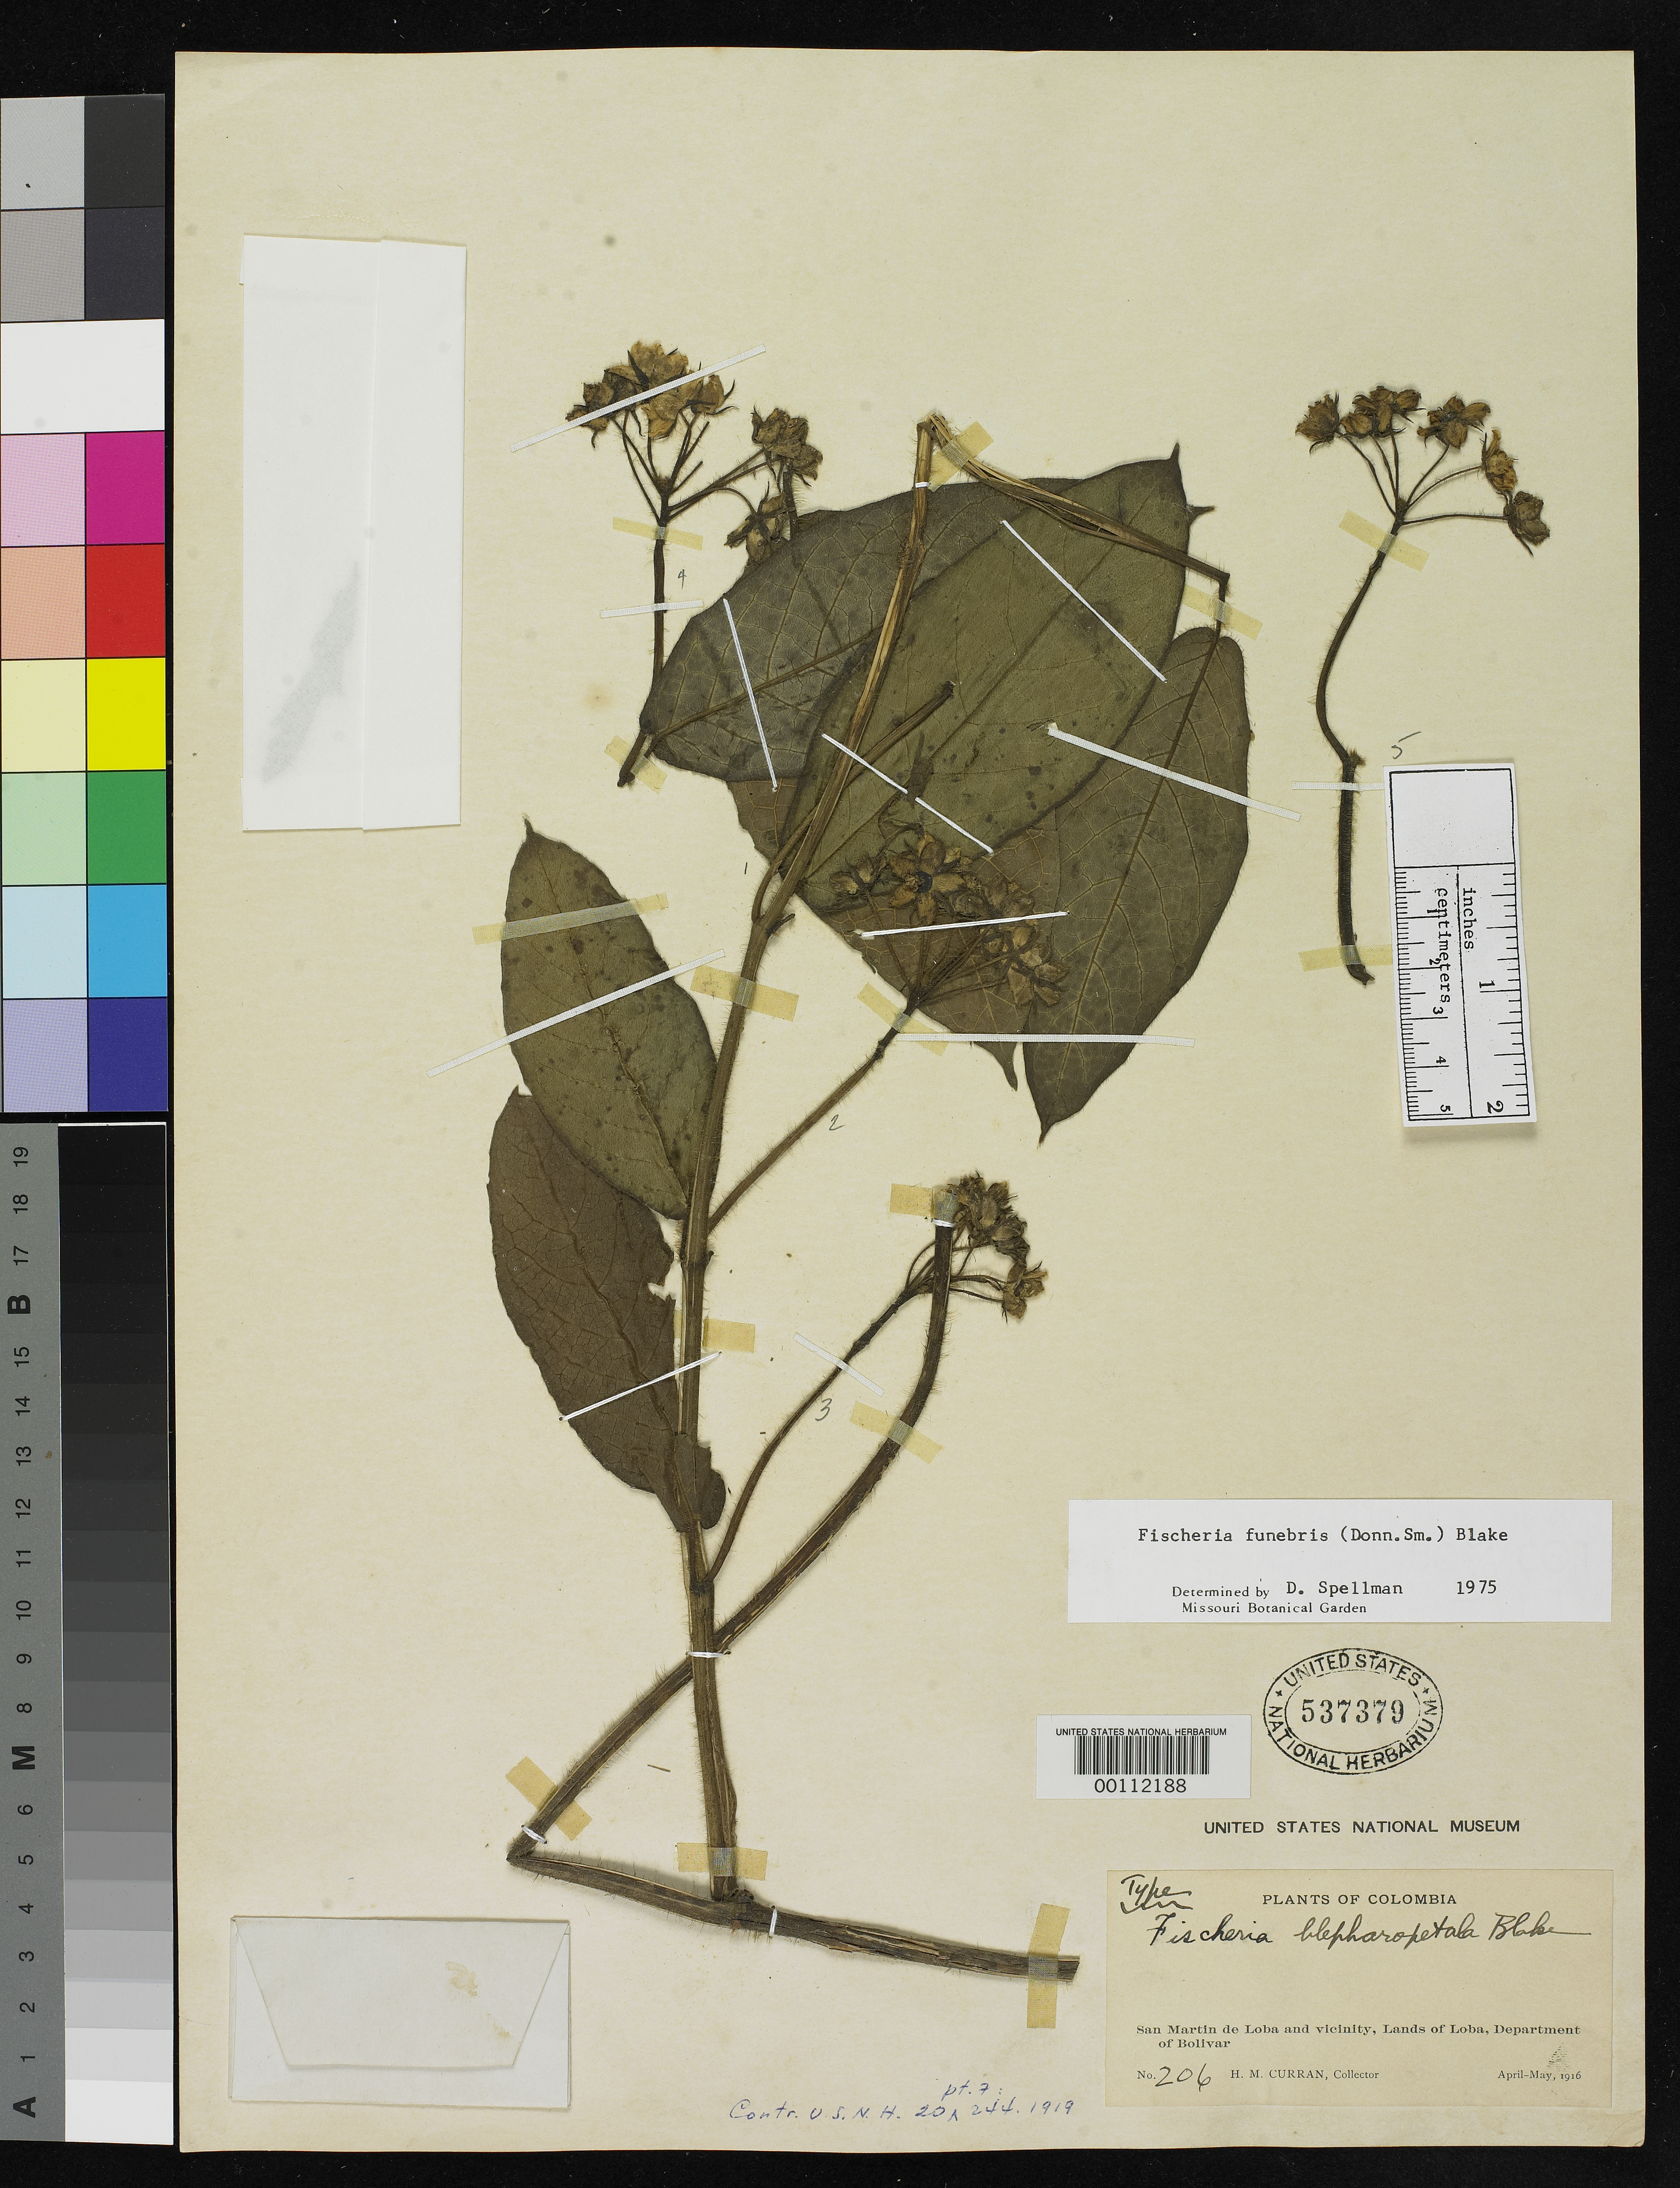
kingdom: Plantae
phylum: Tracheophyta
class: Magnoliopsida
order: Gentianales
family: Apocynaceae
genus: Fischeria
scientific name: Fischeria blepharopetala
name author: S.F. Blake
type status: Holotype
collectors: H. M. Curran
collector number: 206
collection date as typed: Apr 1916 to -- May 1916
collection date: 1916-04/1916-05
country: Colombia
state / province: Bolívar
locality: San Martin de Loba.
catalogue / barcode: US 537379